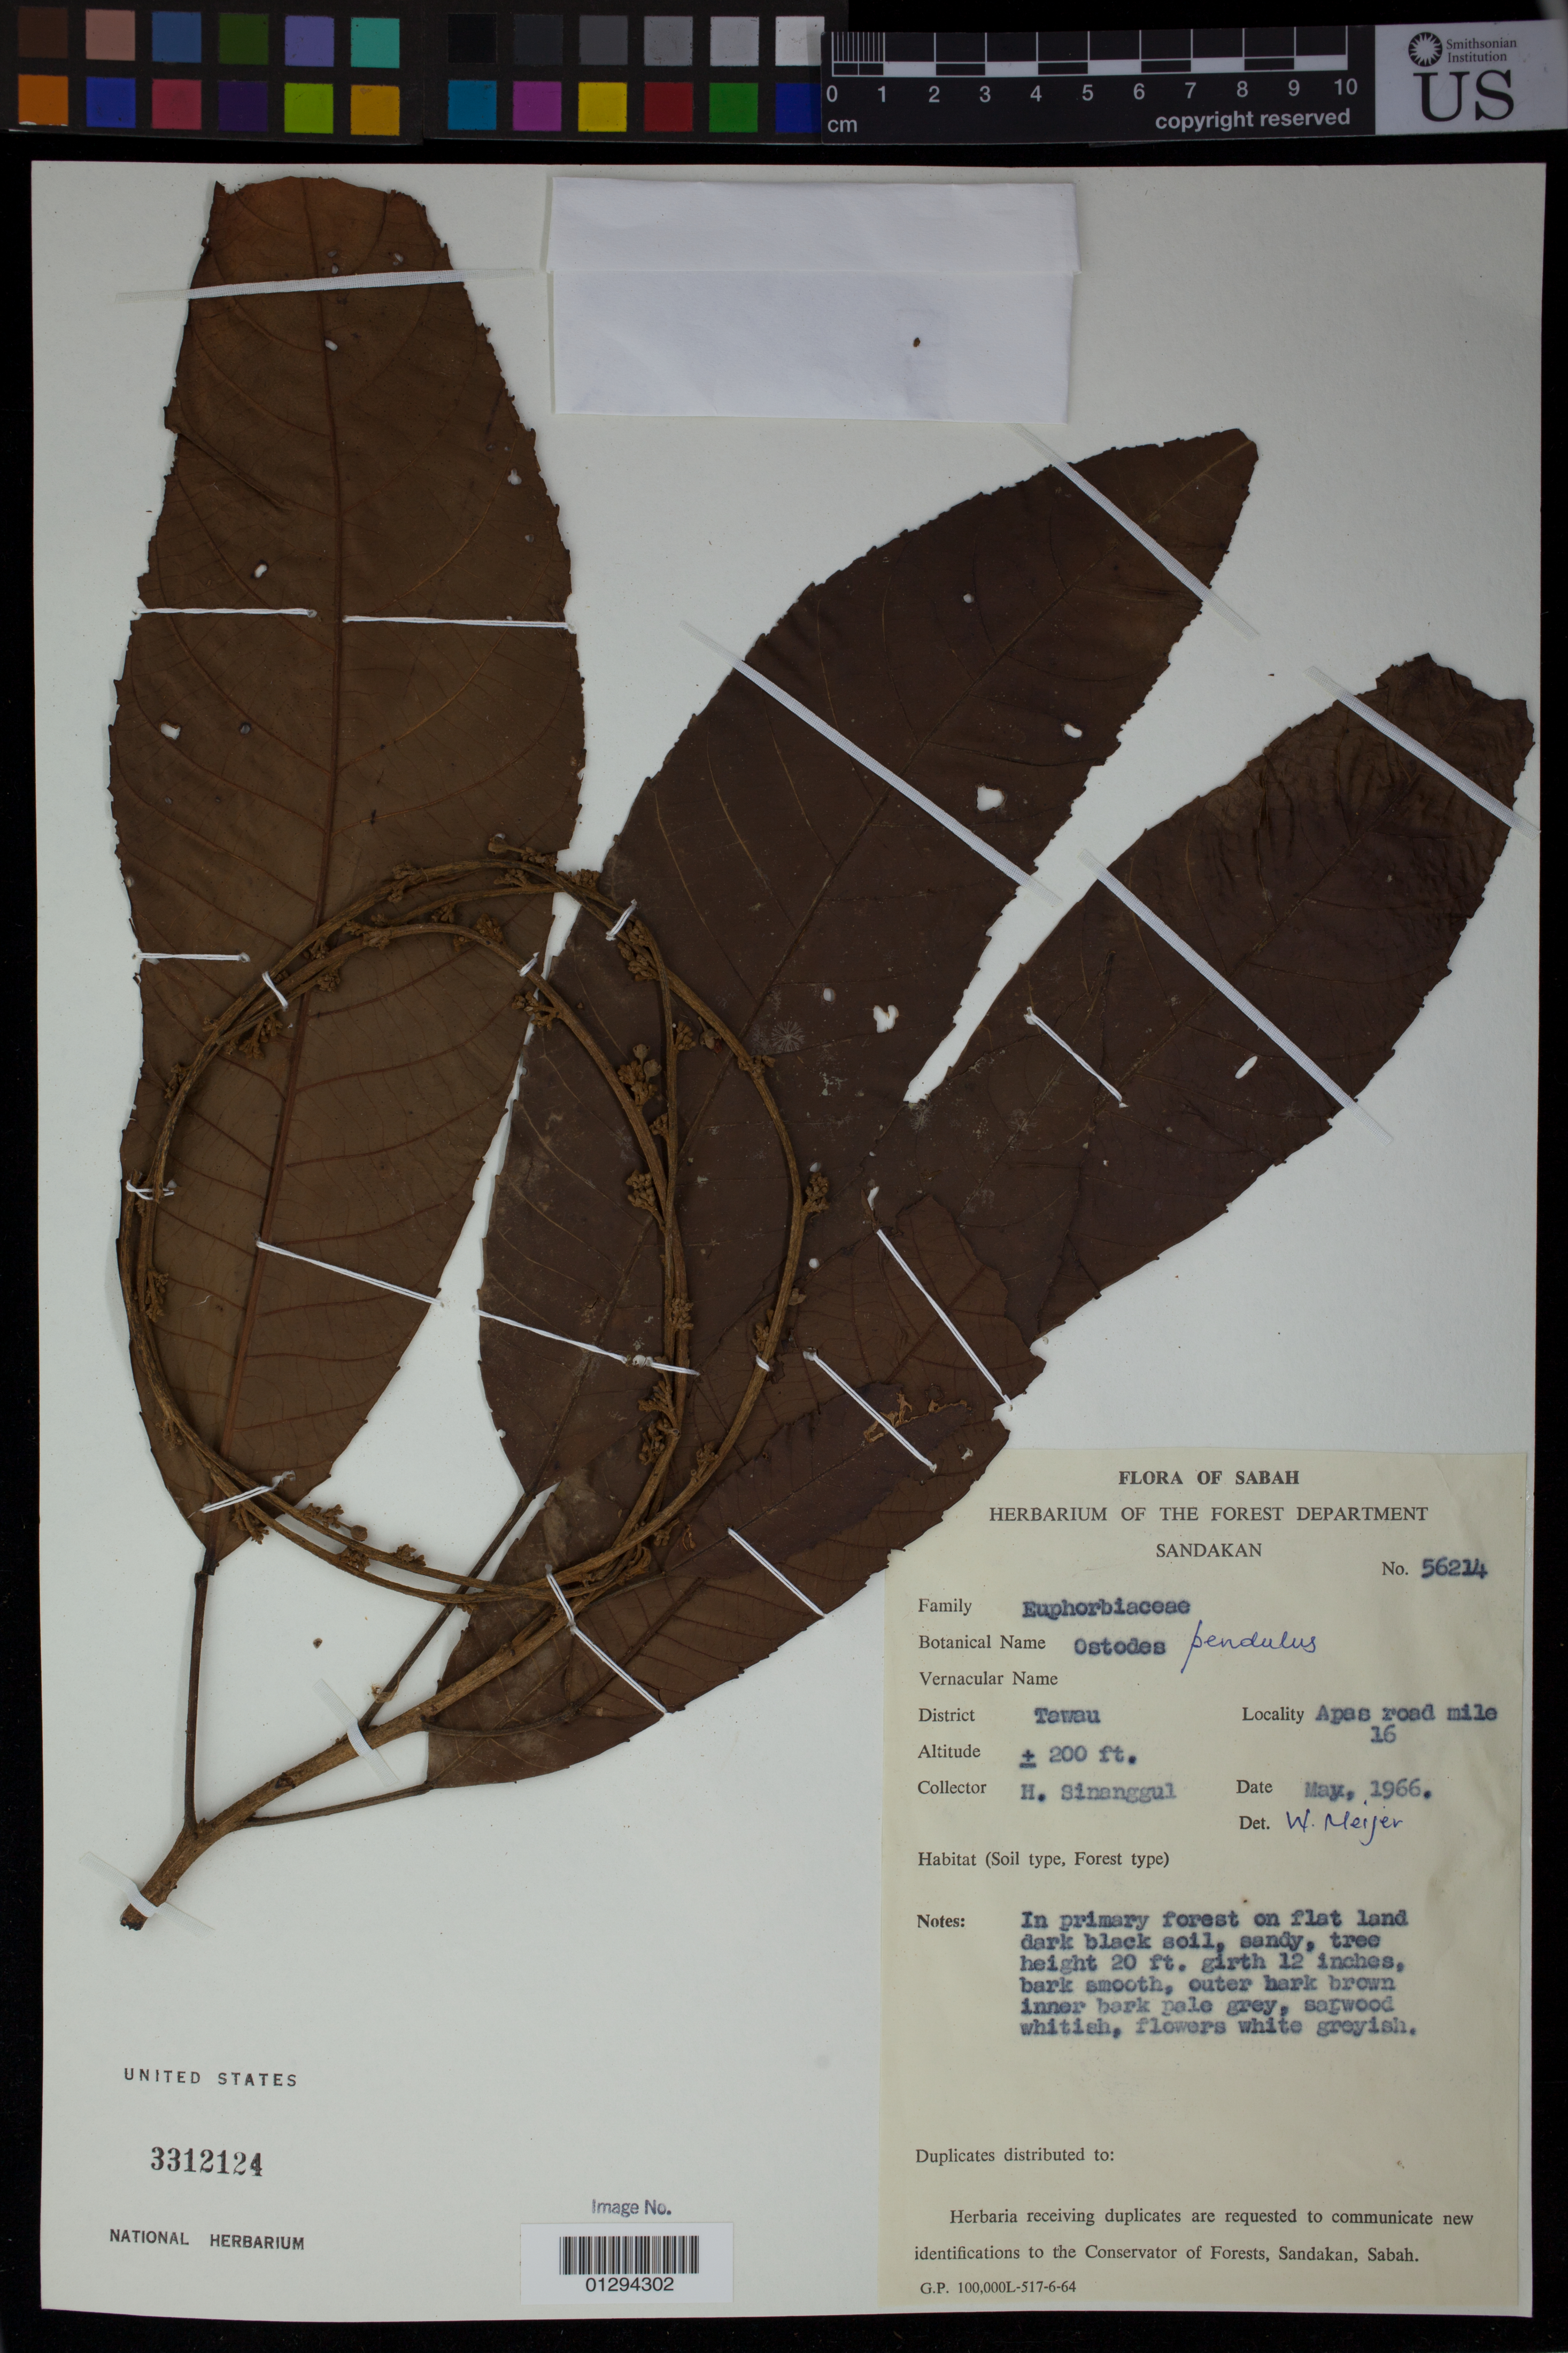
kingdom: Plantae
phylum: Tracheophyta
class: Magnoliopsida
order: Malpighiales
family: Euphorbiaceae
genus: Fahrenheitia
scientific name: Fahrenheitia pendula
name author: (Hassk.) Airy Shaw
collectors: H. Sinanggul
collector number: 56214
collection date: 1966-05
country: Malaysia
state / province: Sabah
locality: Tawau, Apas road mile 16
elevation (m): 61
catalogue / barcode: US 3312124